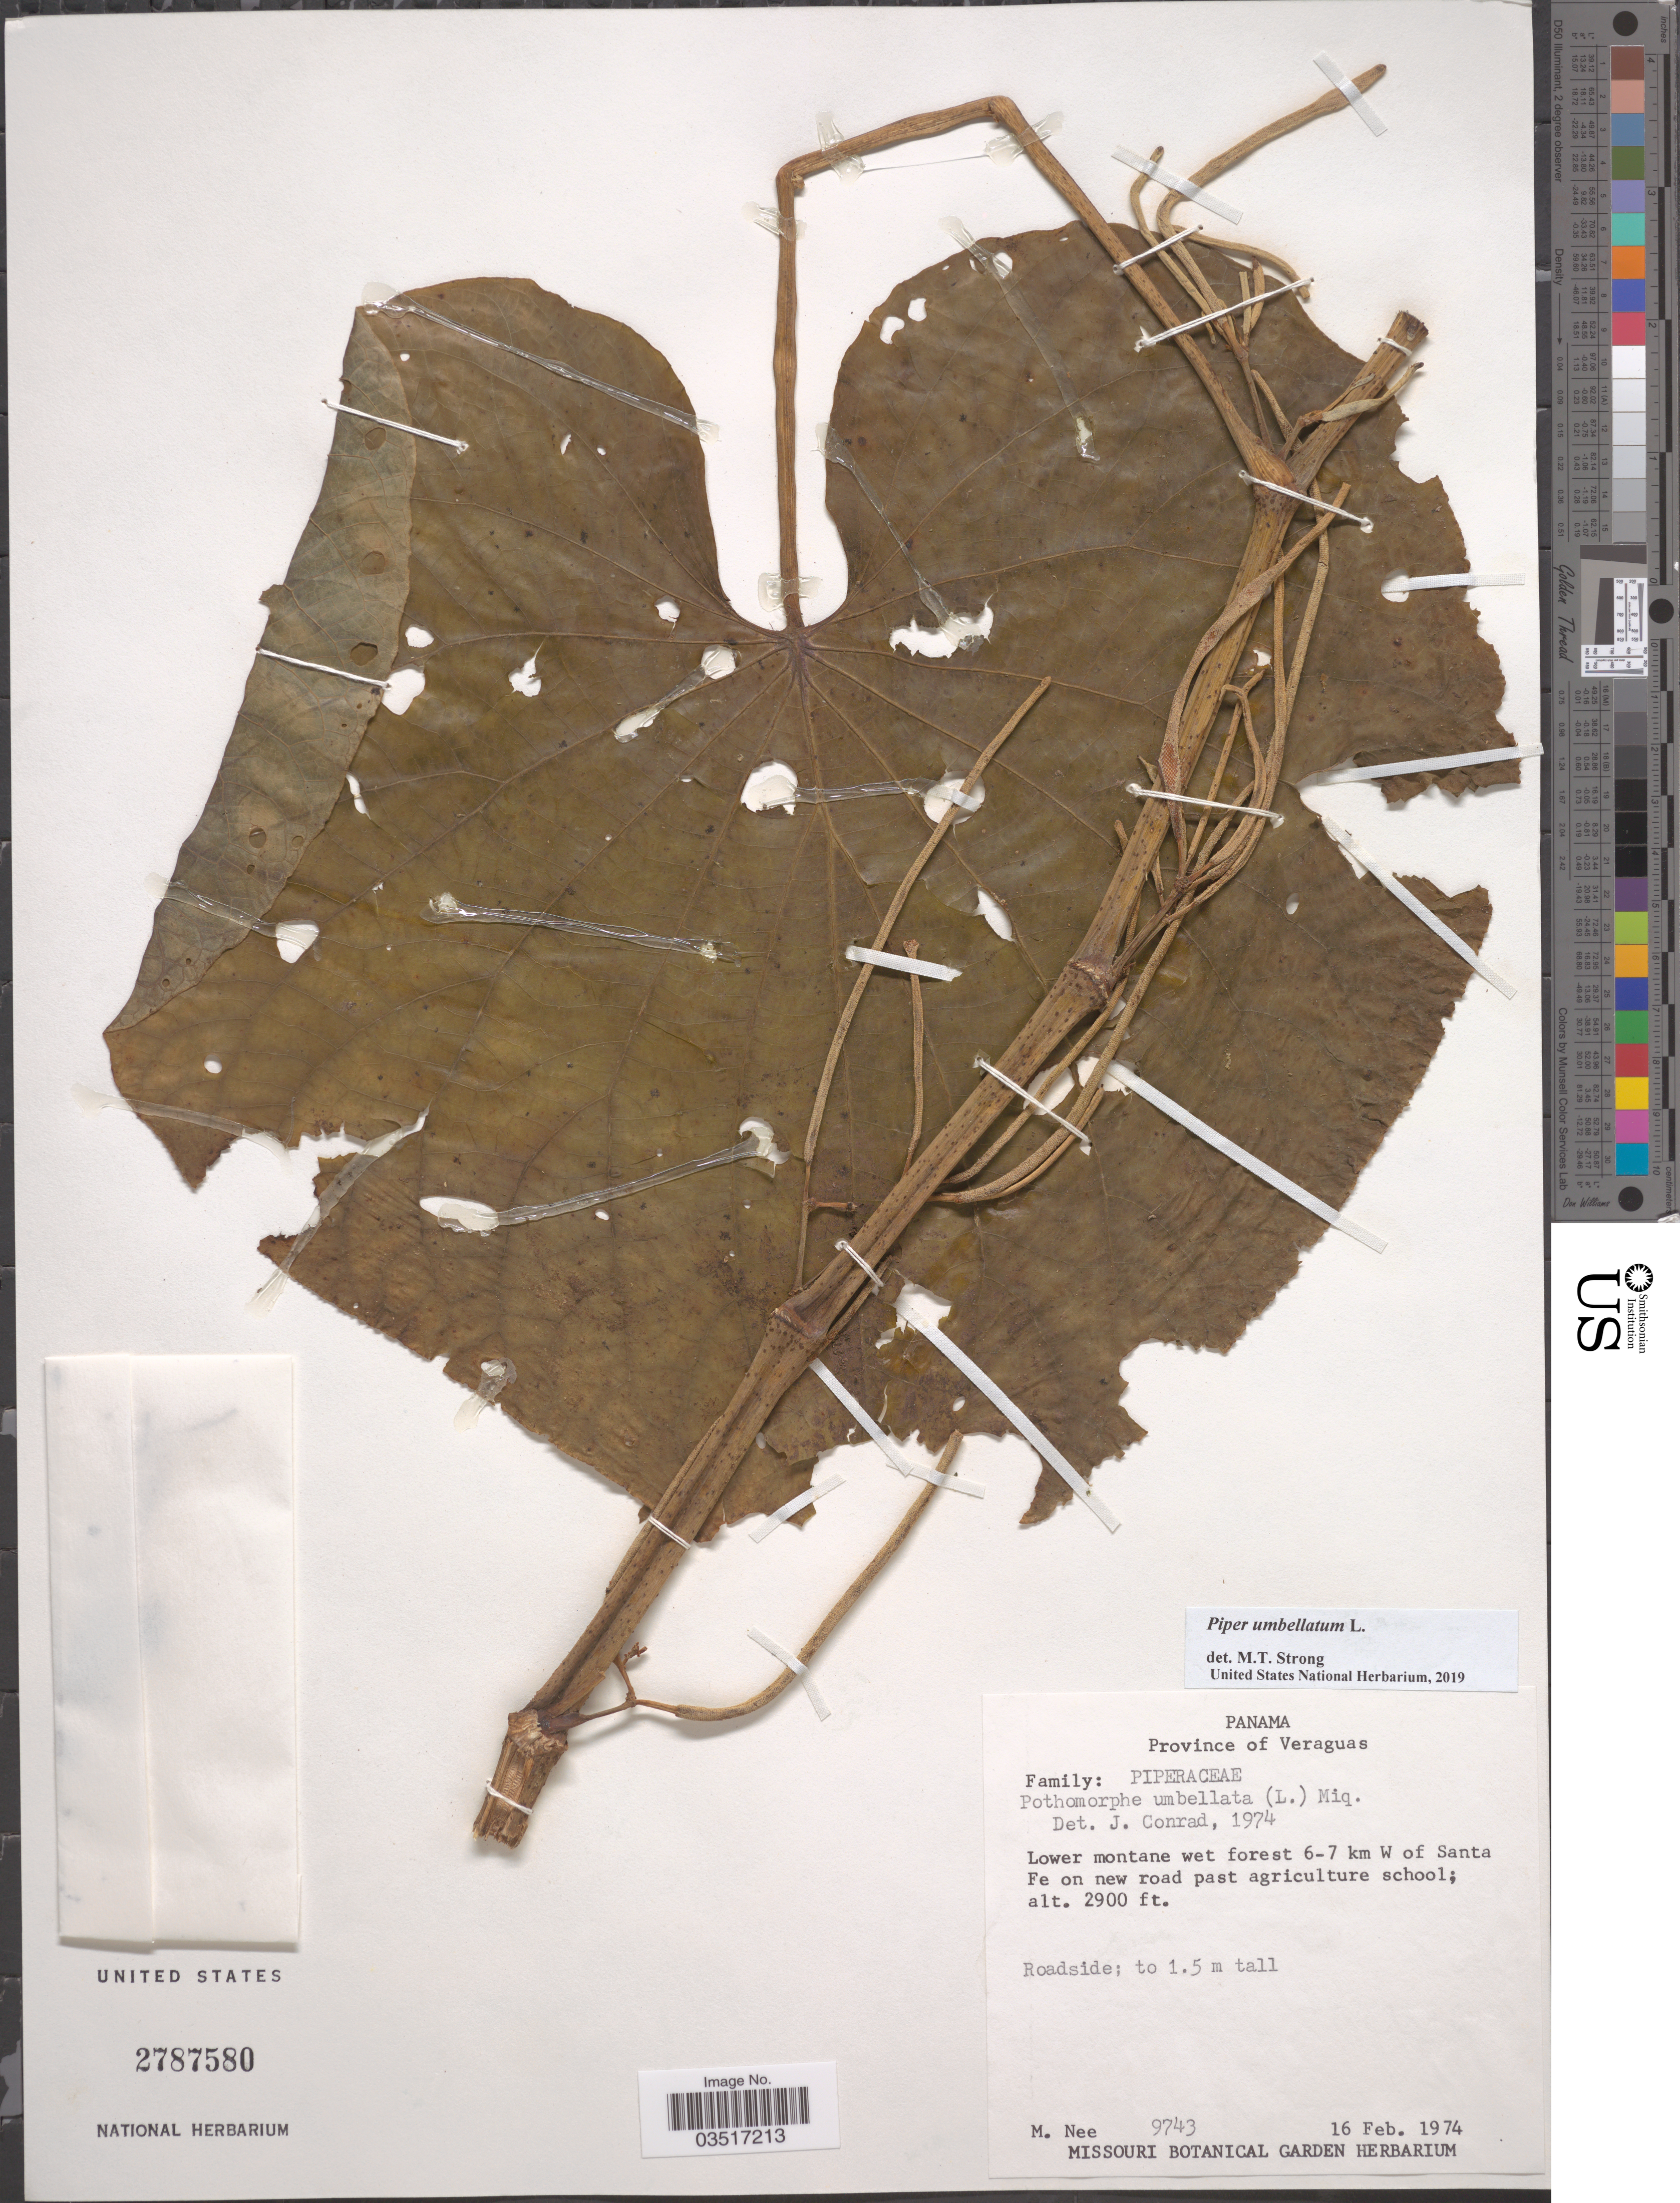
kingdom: Plantae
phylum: Tracheophyta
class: Magnoliopsida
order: Piperales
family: Piperaceae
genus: Piper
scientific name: Piper umbellatum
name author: L.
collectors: M. Nee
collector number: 9743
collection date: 1974-02-16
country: Panama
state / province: Veraguas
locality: Lower montane wet forest 6-7 km W of Santa Fe on new road past agriculture school.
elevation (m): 884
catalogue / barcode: US 2787580